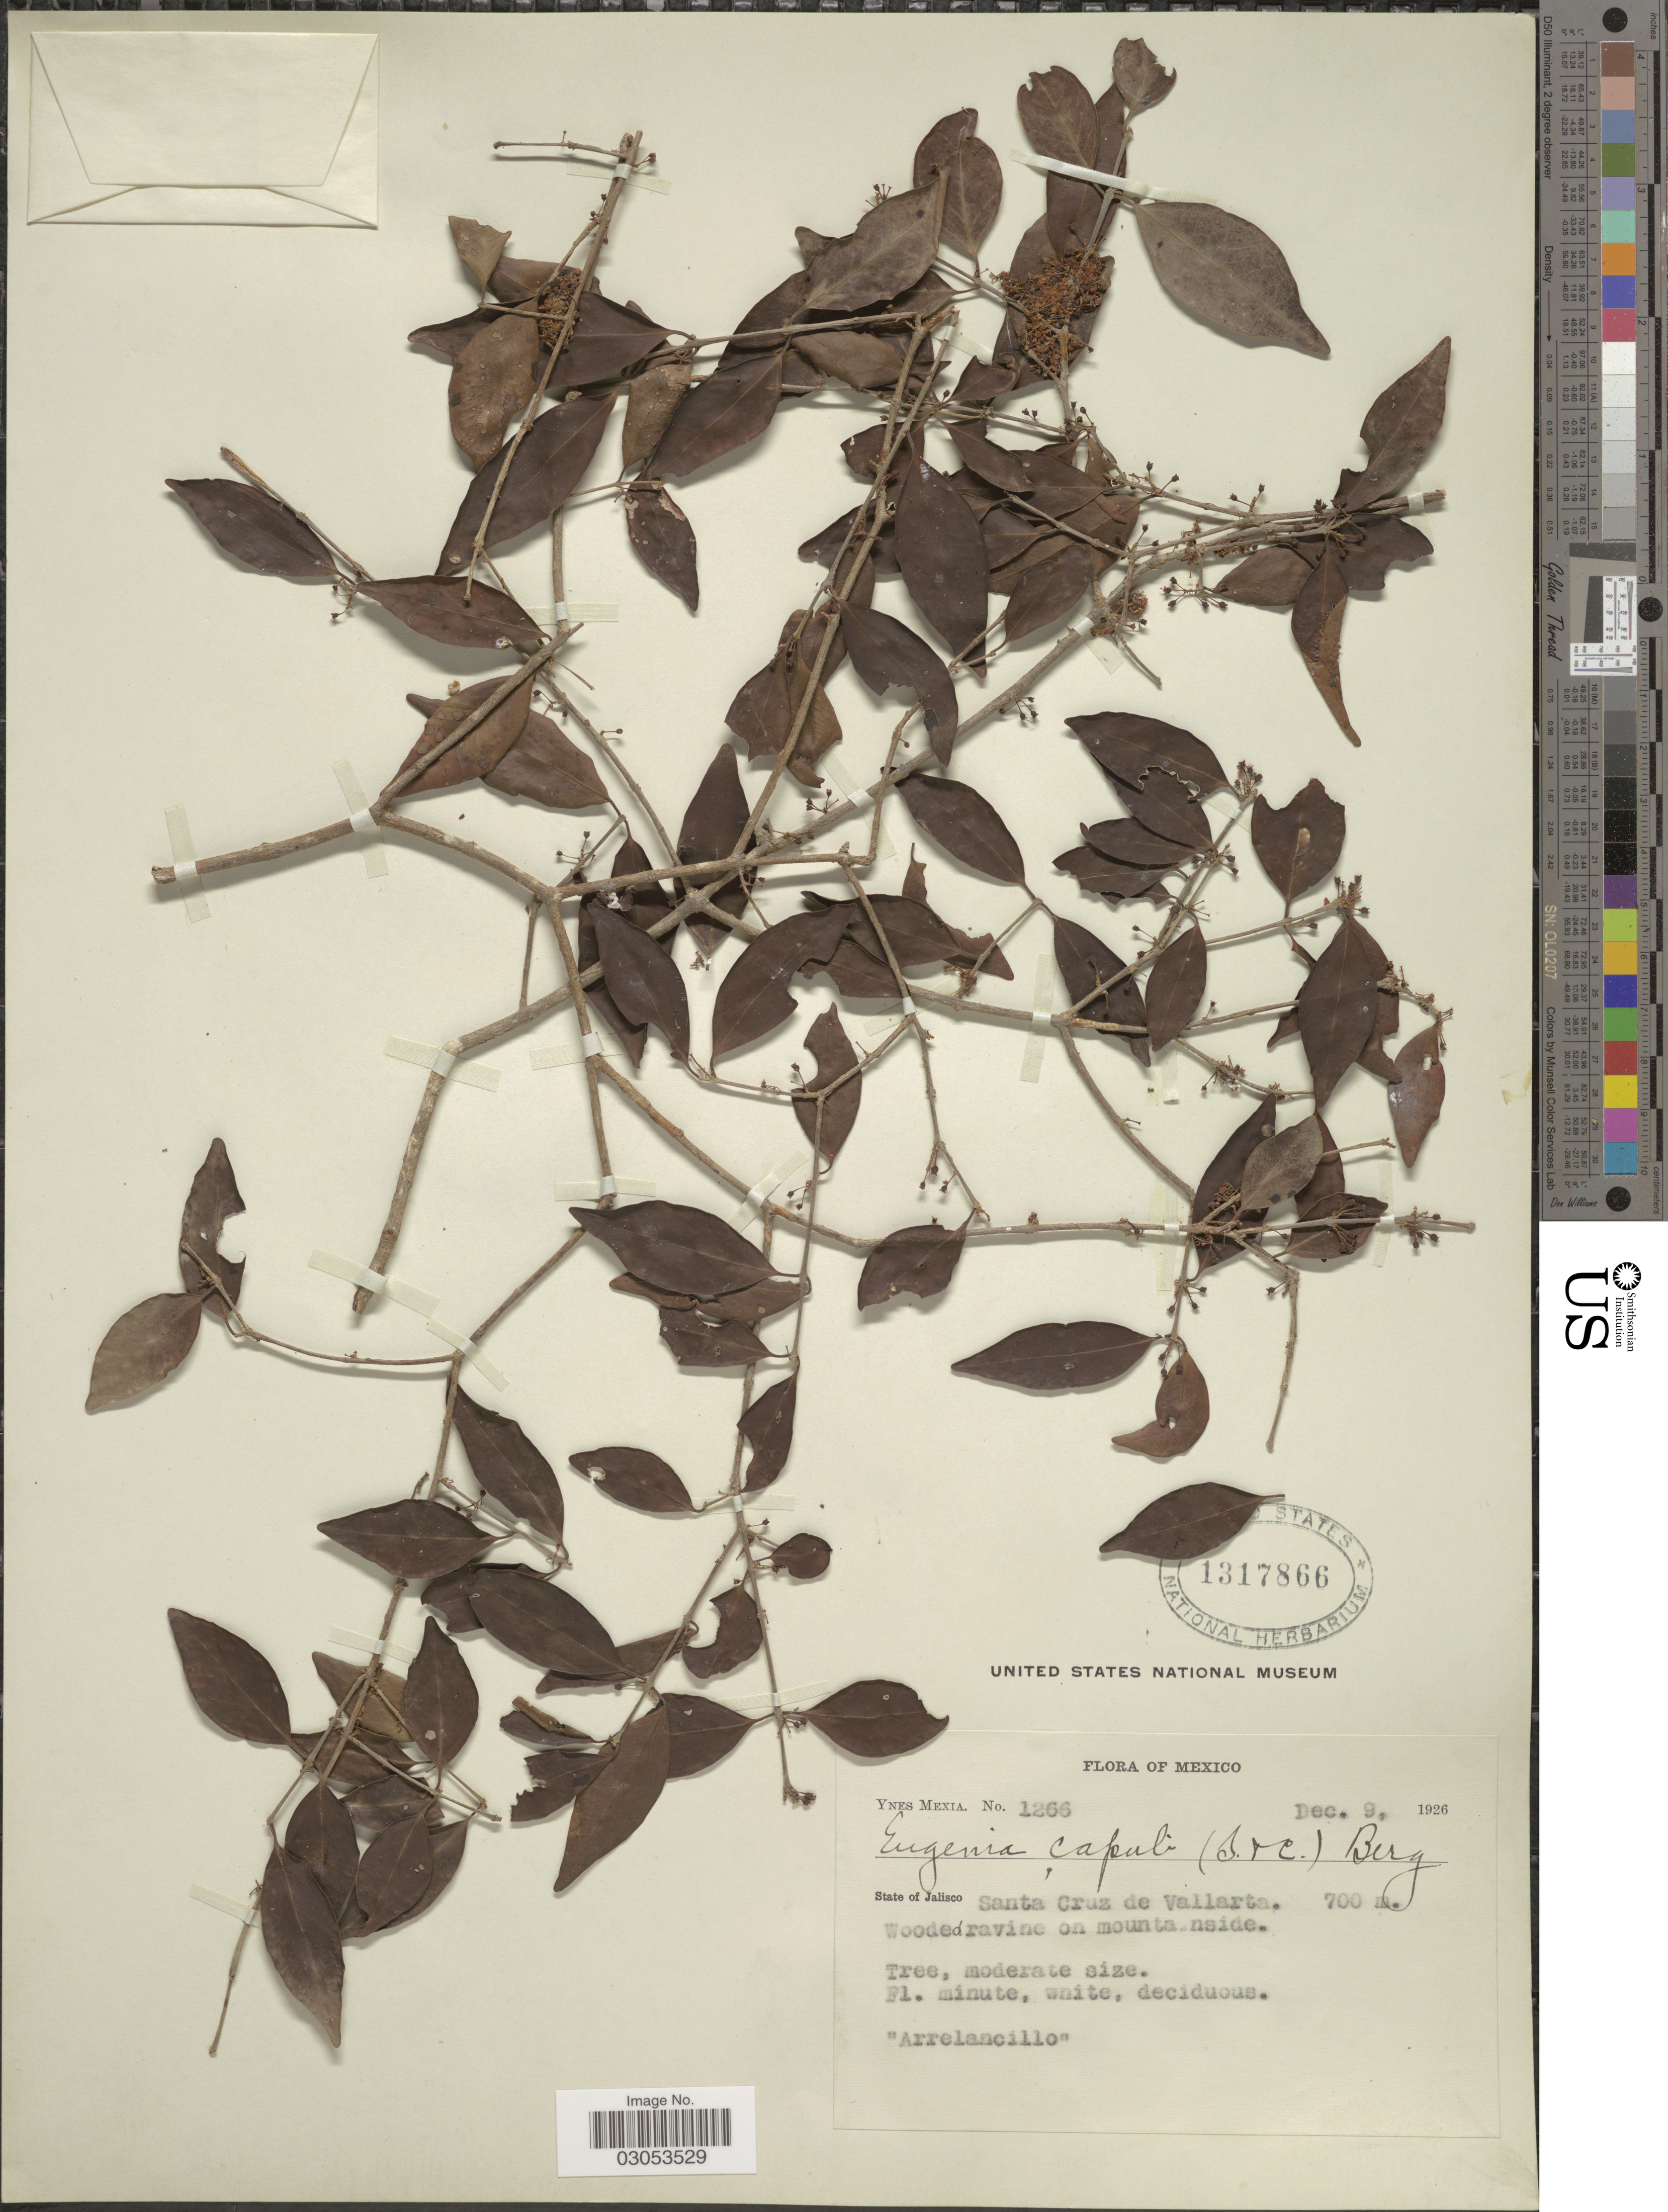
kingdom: Plantae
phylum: Tracheophyta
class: Magnoliopsida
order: Myrtales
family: Myrtaceae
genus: Eugenia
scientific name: Eugenia capuli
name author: (Schltdl. & Cham.) Hook. & Arn.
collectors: Y. Mexia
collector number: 1266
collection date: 1926-12-09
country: Mexico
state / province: Jalisco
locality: State of Jalisco. Santa Cruz de Vallarta. Wooded ravine on mountainside.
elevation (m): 700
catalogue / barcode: US 1317866